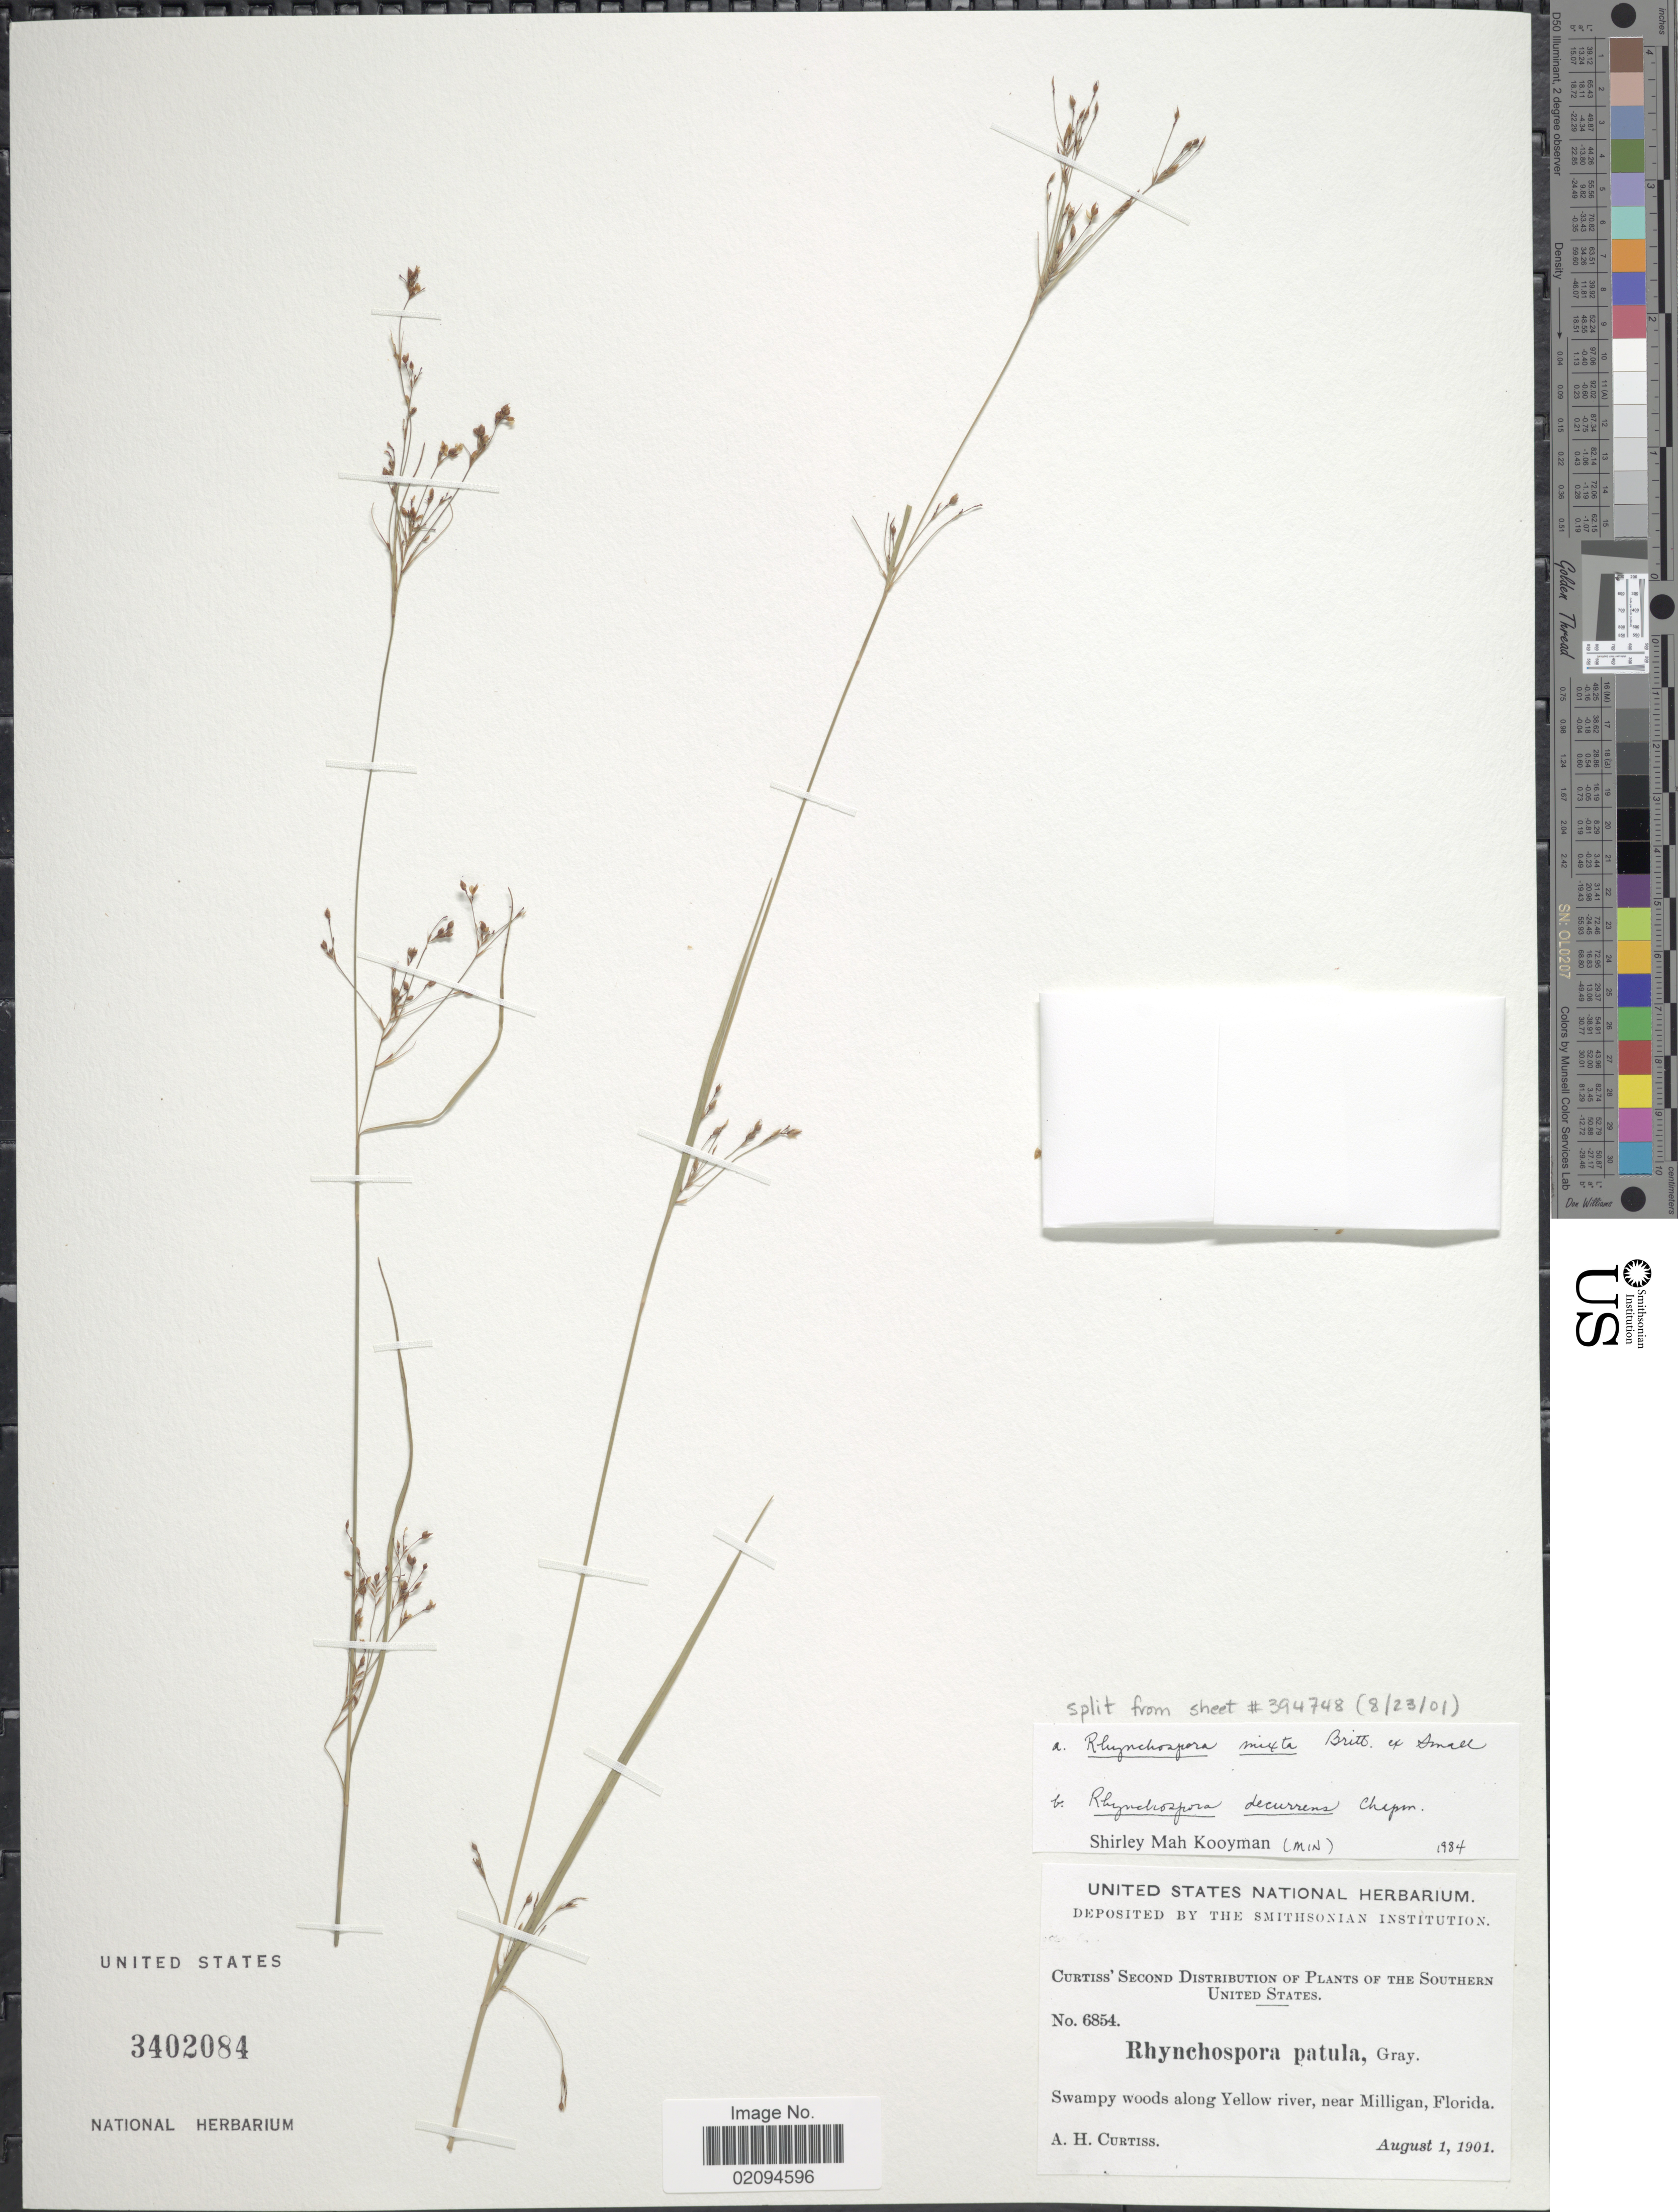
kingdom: Plantae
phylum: Tracheophyta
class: Liliopsida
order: Poales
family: Cyperaceae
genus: Rhynchospora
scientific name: Rhynchospora mixta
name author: Britton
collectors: A. H. Curtiss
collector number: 6854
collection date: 1901-08-01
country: United States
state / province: Florida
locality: Southern United States. Swampy woods along Yellow river, near Milligan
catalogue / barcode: US 3402084